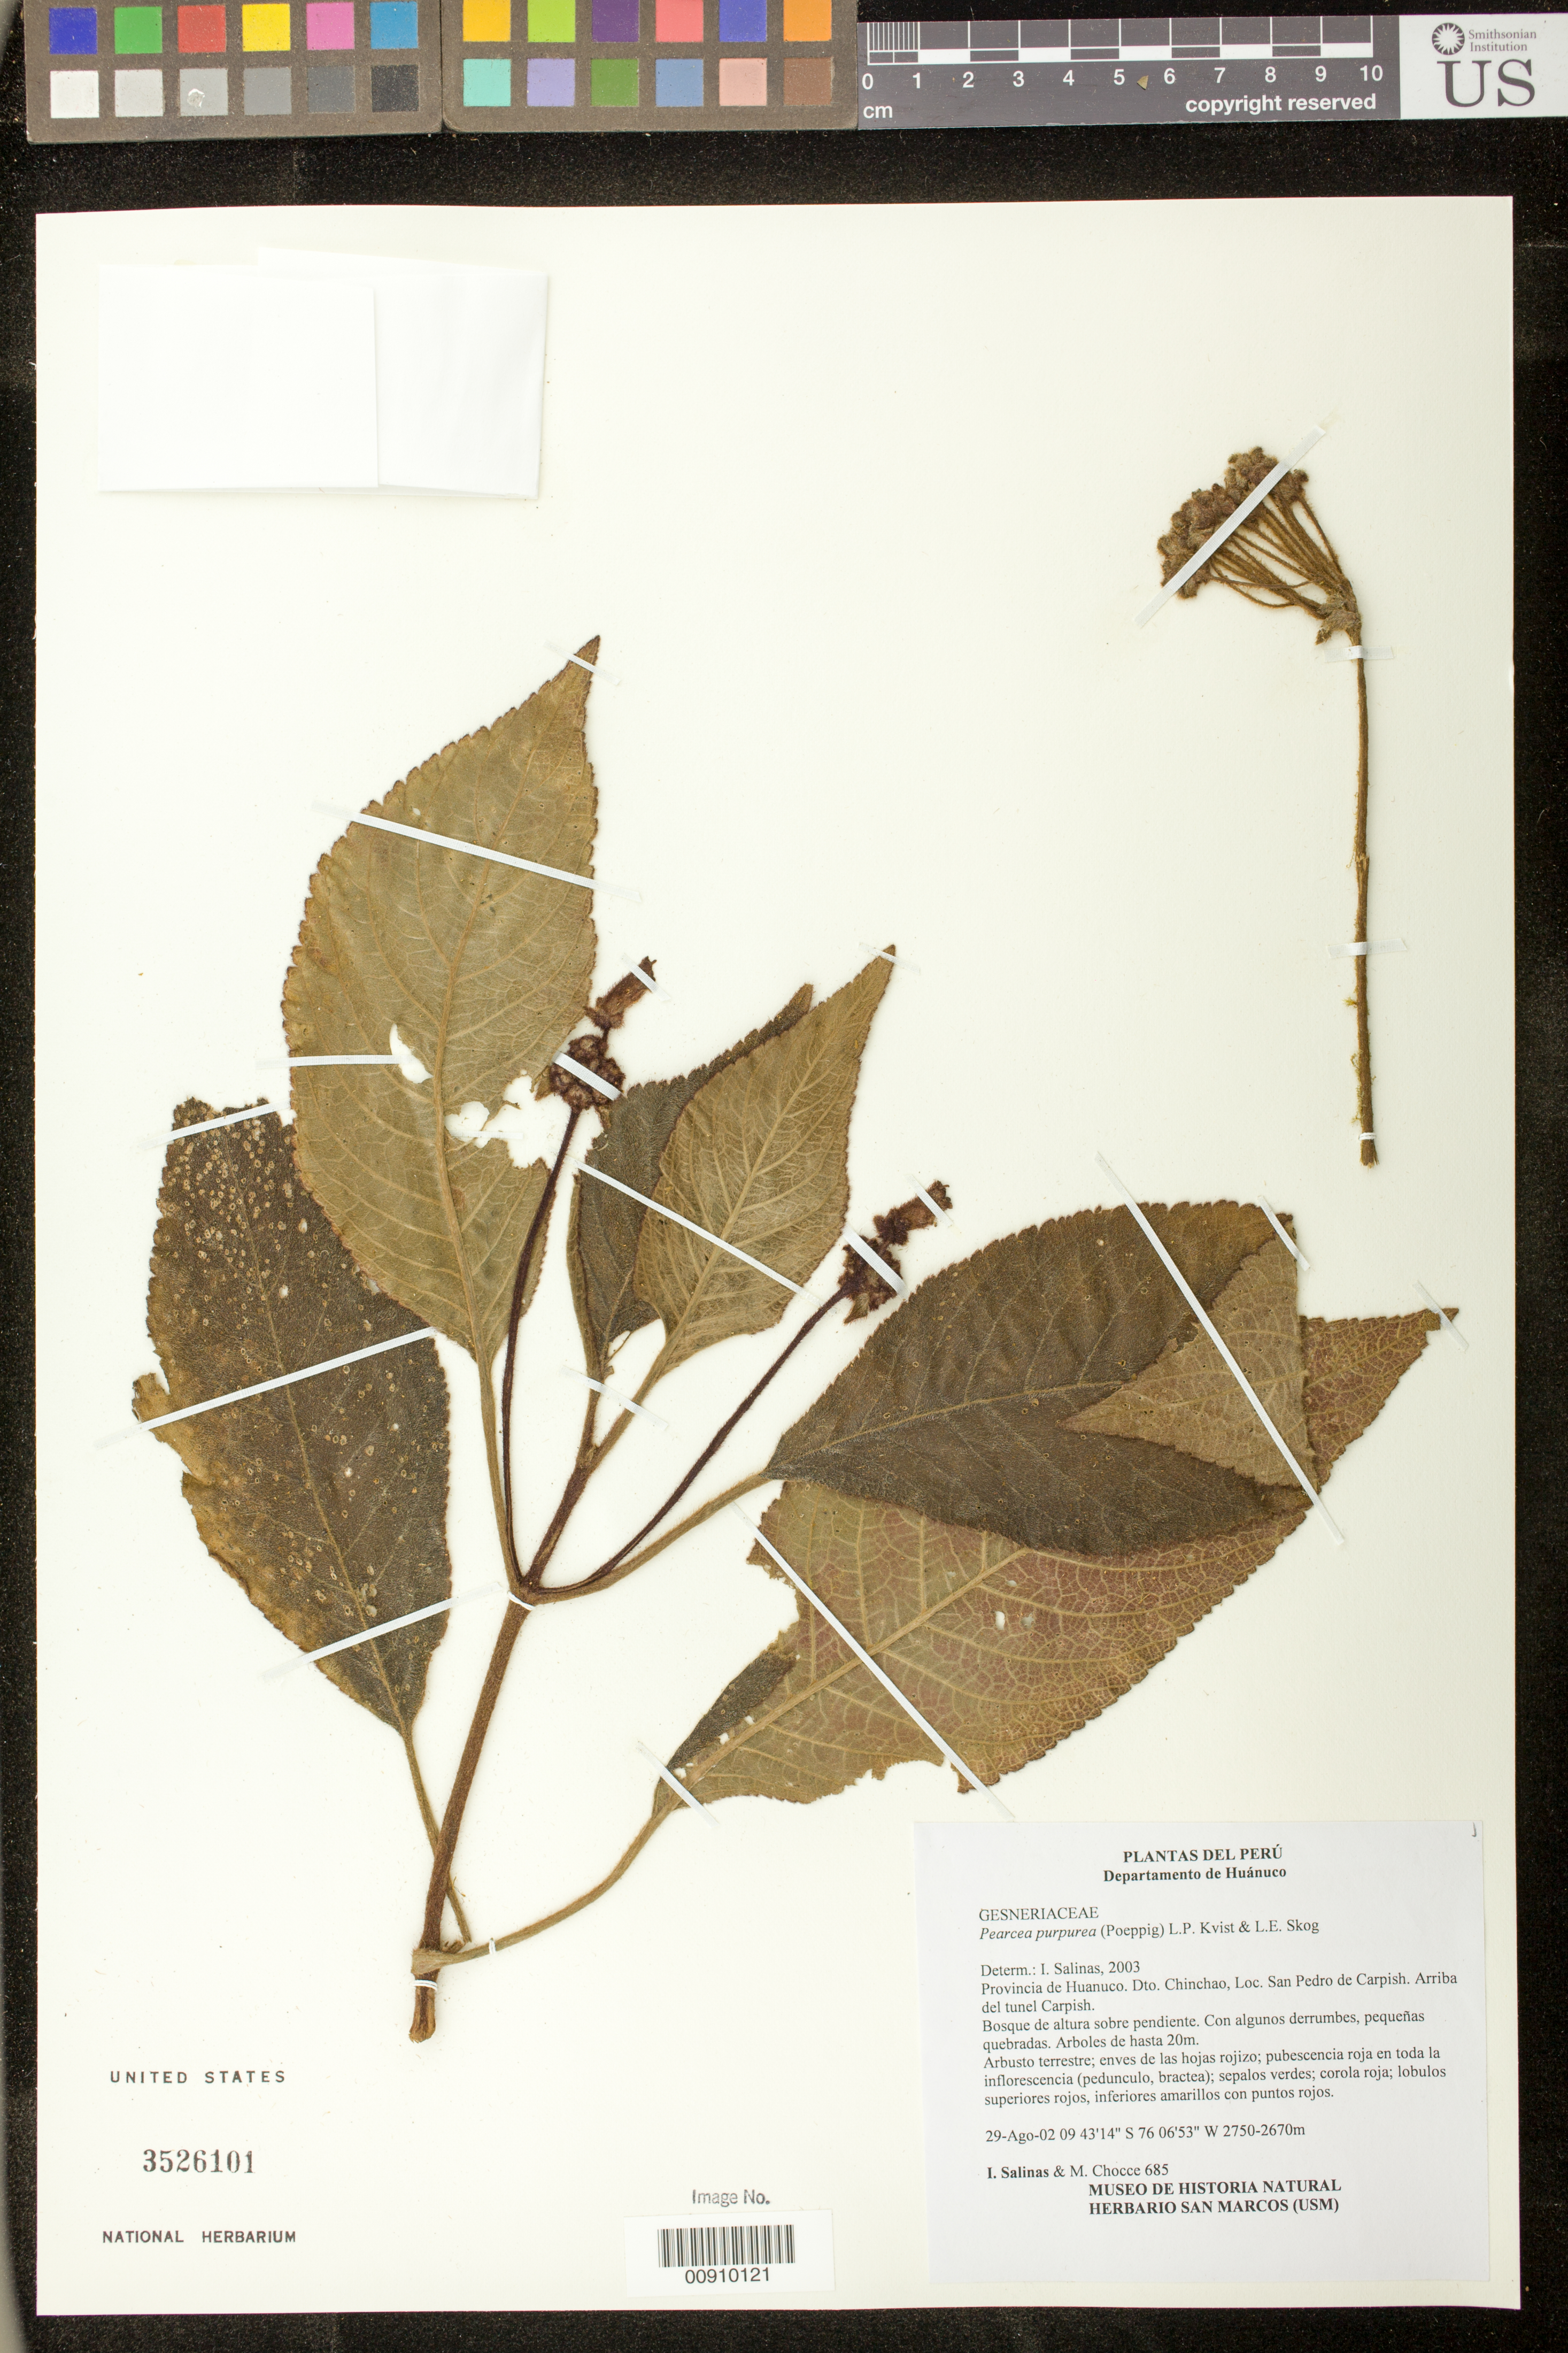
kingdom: Plantae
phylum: Tracheophyta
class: Magnoliopsida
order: Lamiales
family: Gesneriaceae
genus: Pearcea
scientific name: Pearcea purpurea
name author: (Poepp.) L.P. Kvist & L.E. Skog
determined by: Salinas, I.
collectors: I. Salinas & M. Chocce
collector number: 685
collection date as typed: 29 Aug 2002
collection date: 2002-08-29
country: Peru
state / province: Huánuco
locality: Provincia de Huanuco.Dto. Chinchao, Loc. San Pedro de Carpish. Arriba del tunel Carpish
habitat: Bosque de altura sobre pendiente. Con algunos derrumbes, pequeñas quebradas.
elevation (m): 2750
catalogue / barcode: US 3526101